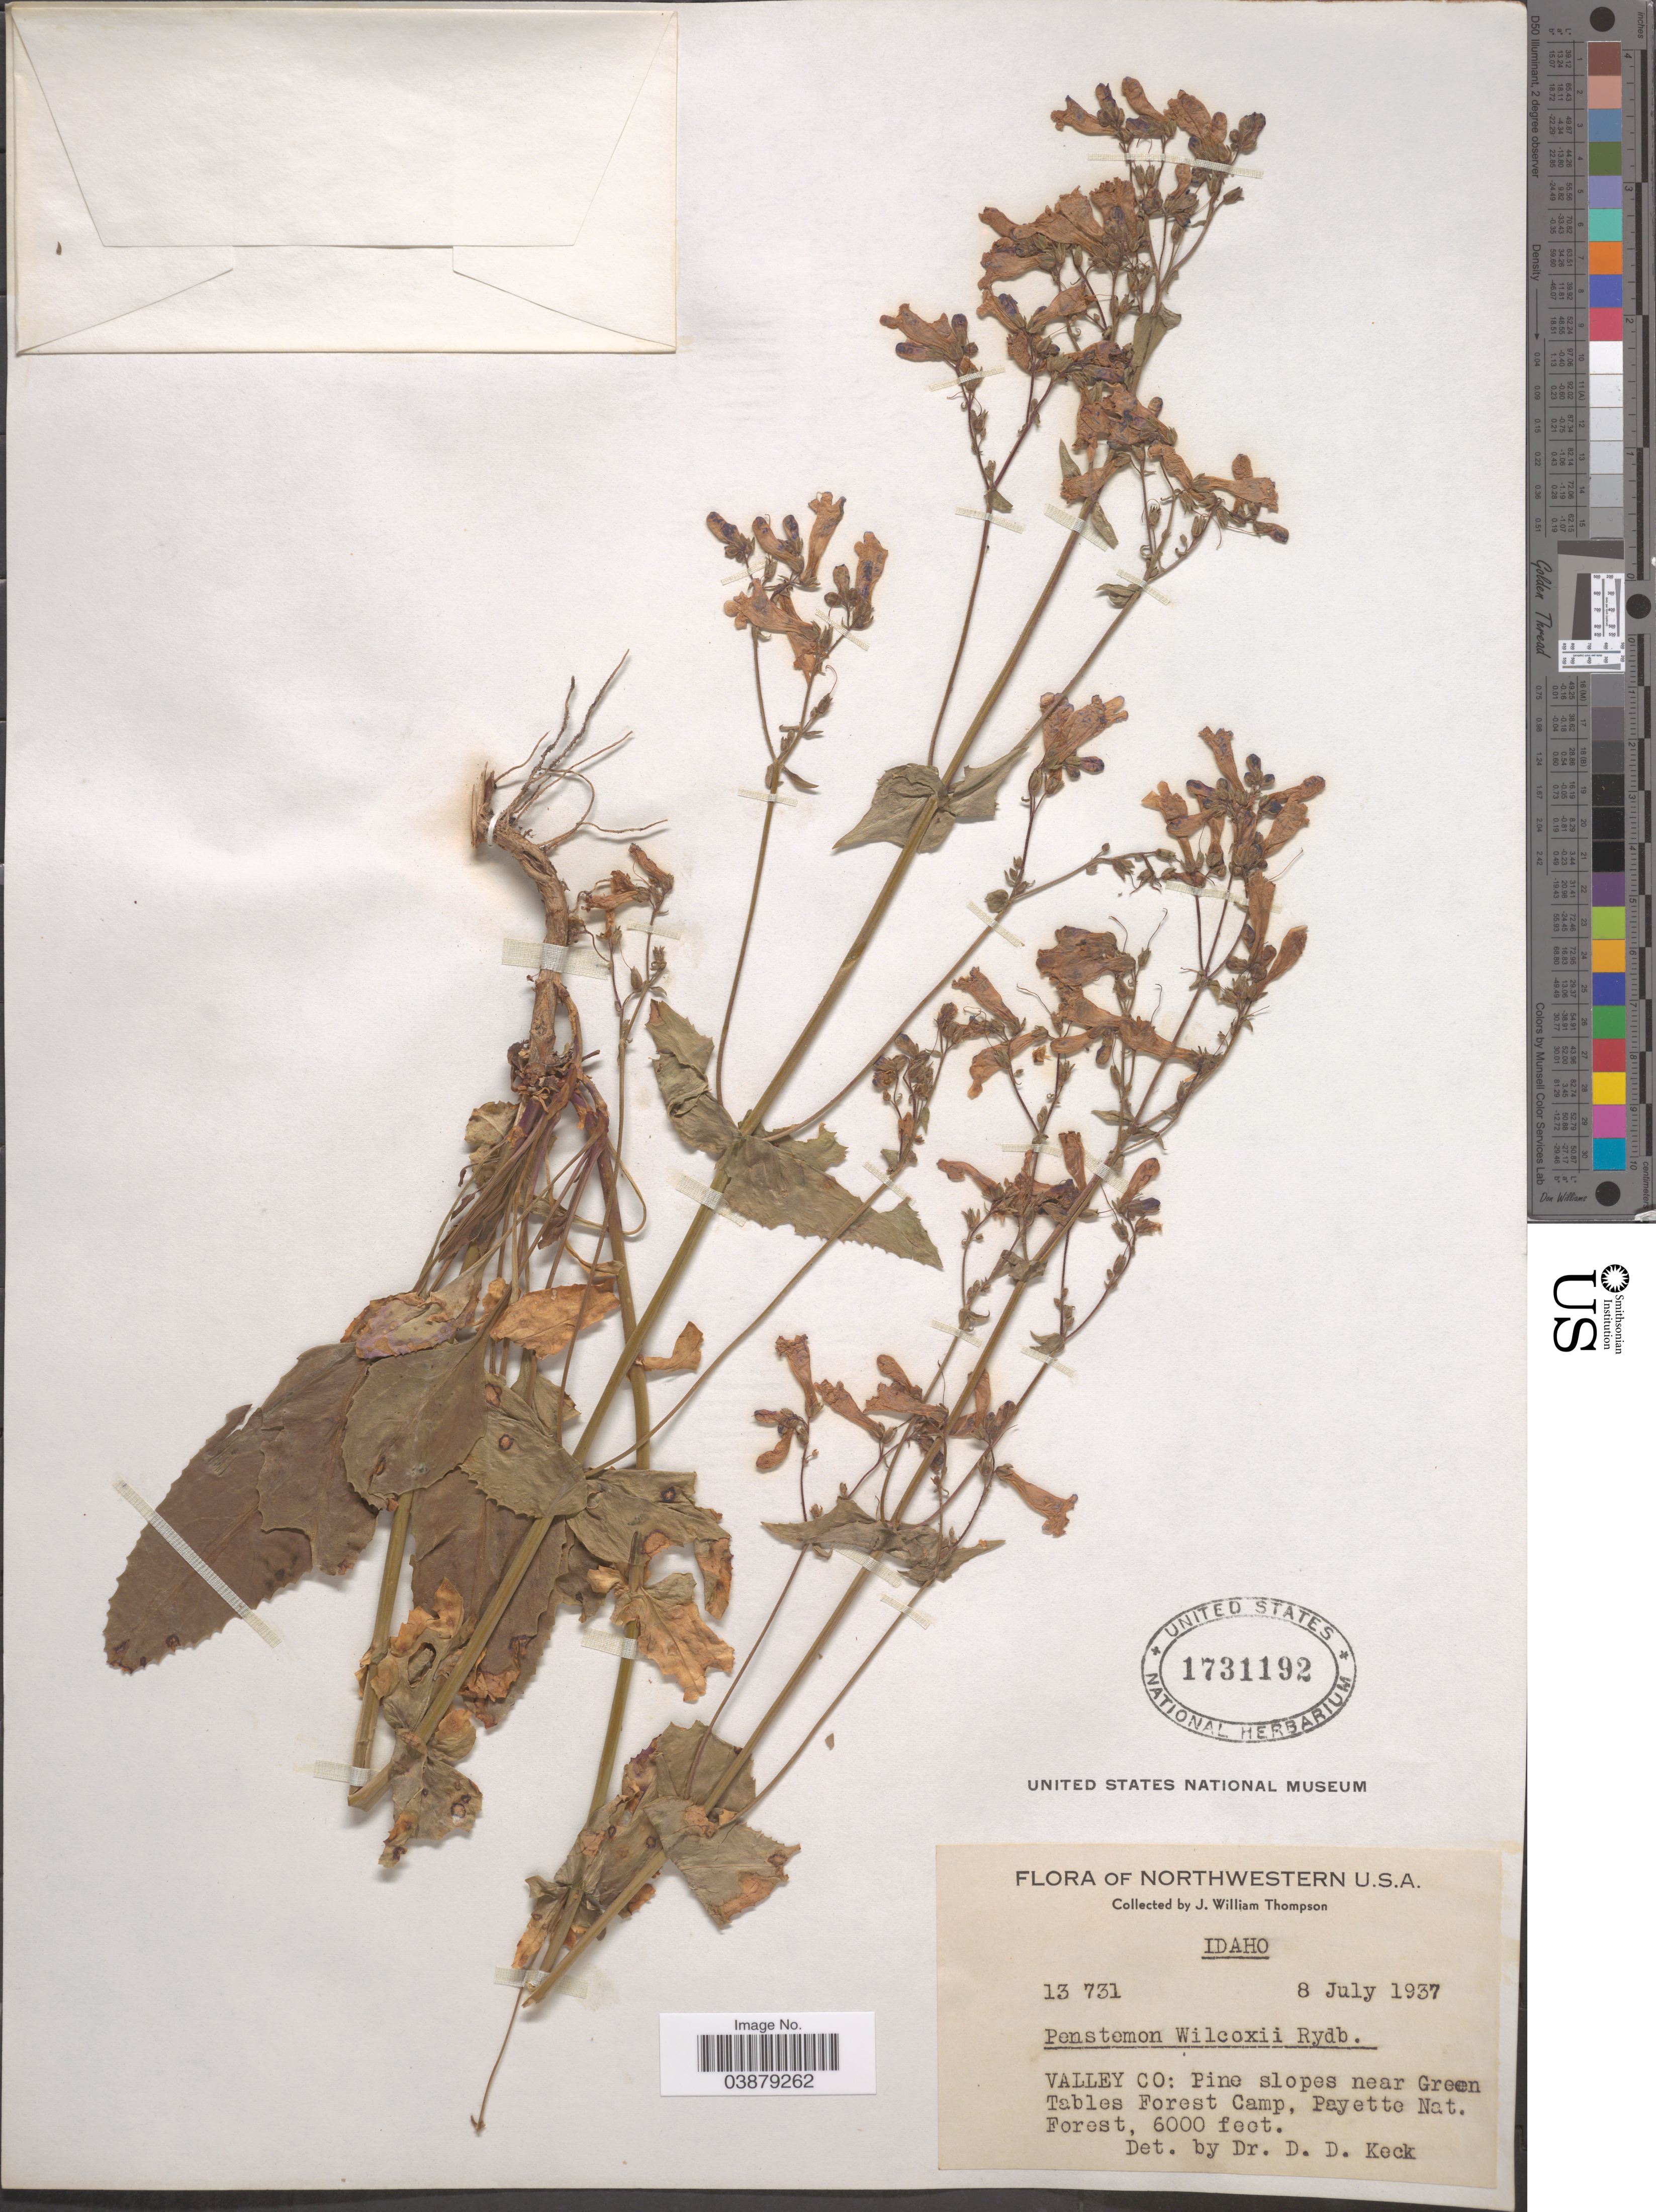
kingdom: Plantae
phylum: Tracheophyta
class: Magnoliopsida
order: Lamiales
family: Plantaginaceae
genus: Penstemon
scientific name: Penstemon wilcoxii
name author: Rydb.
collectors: J. W. Thompson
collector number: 13731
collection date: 1937-07-08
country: United States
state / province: Idaho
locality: Northwestern U.S.A. Valley Co: Pine slopes near Green Tables Forest Camp, Payette Nat. Forest.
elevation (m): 1829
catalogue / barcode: US 1731192